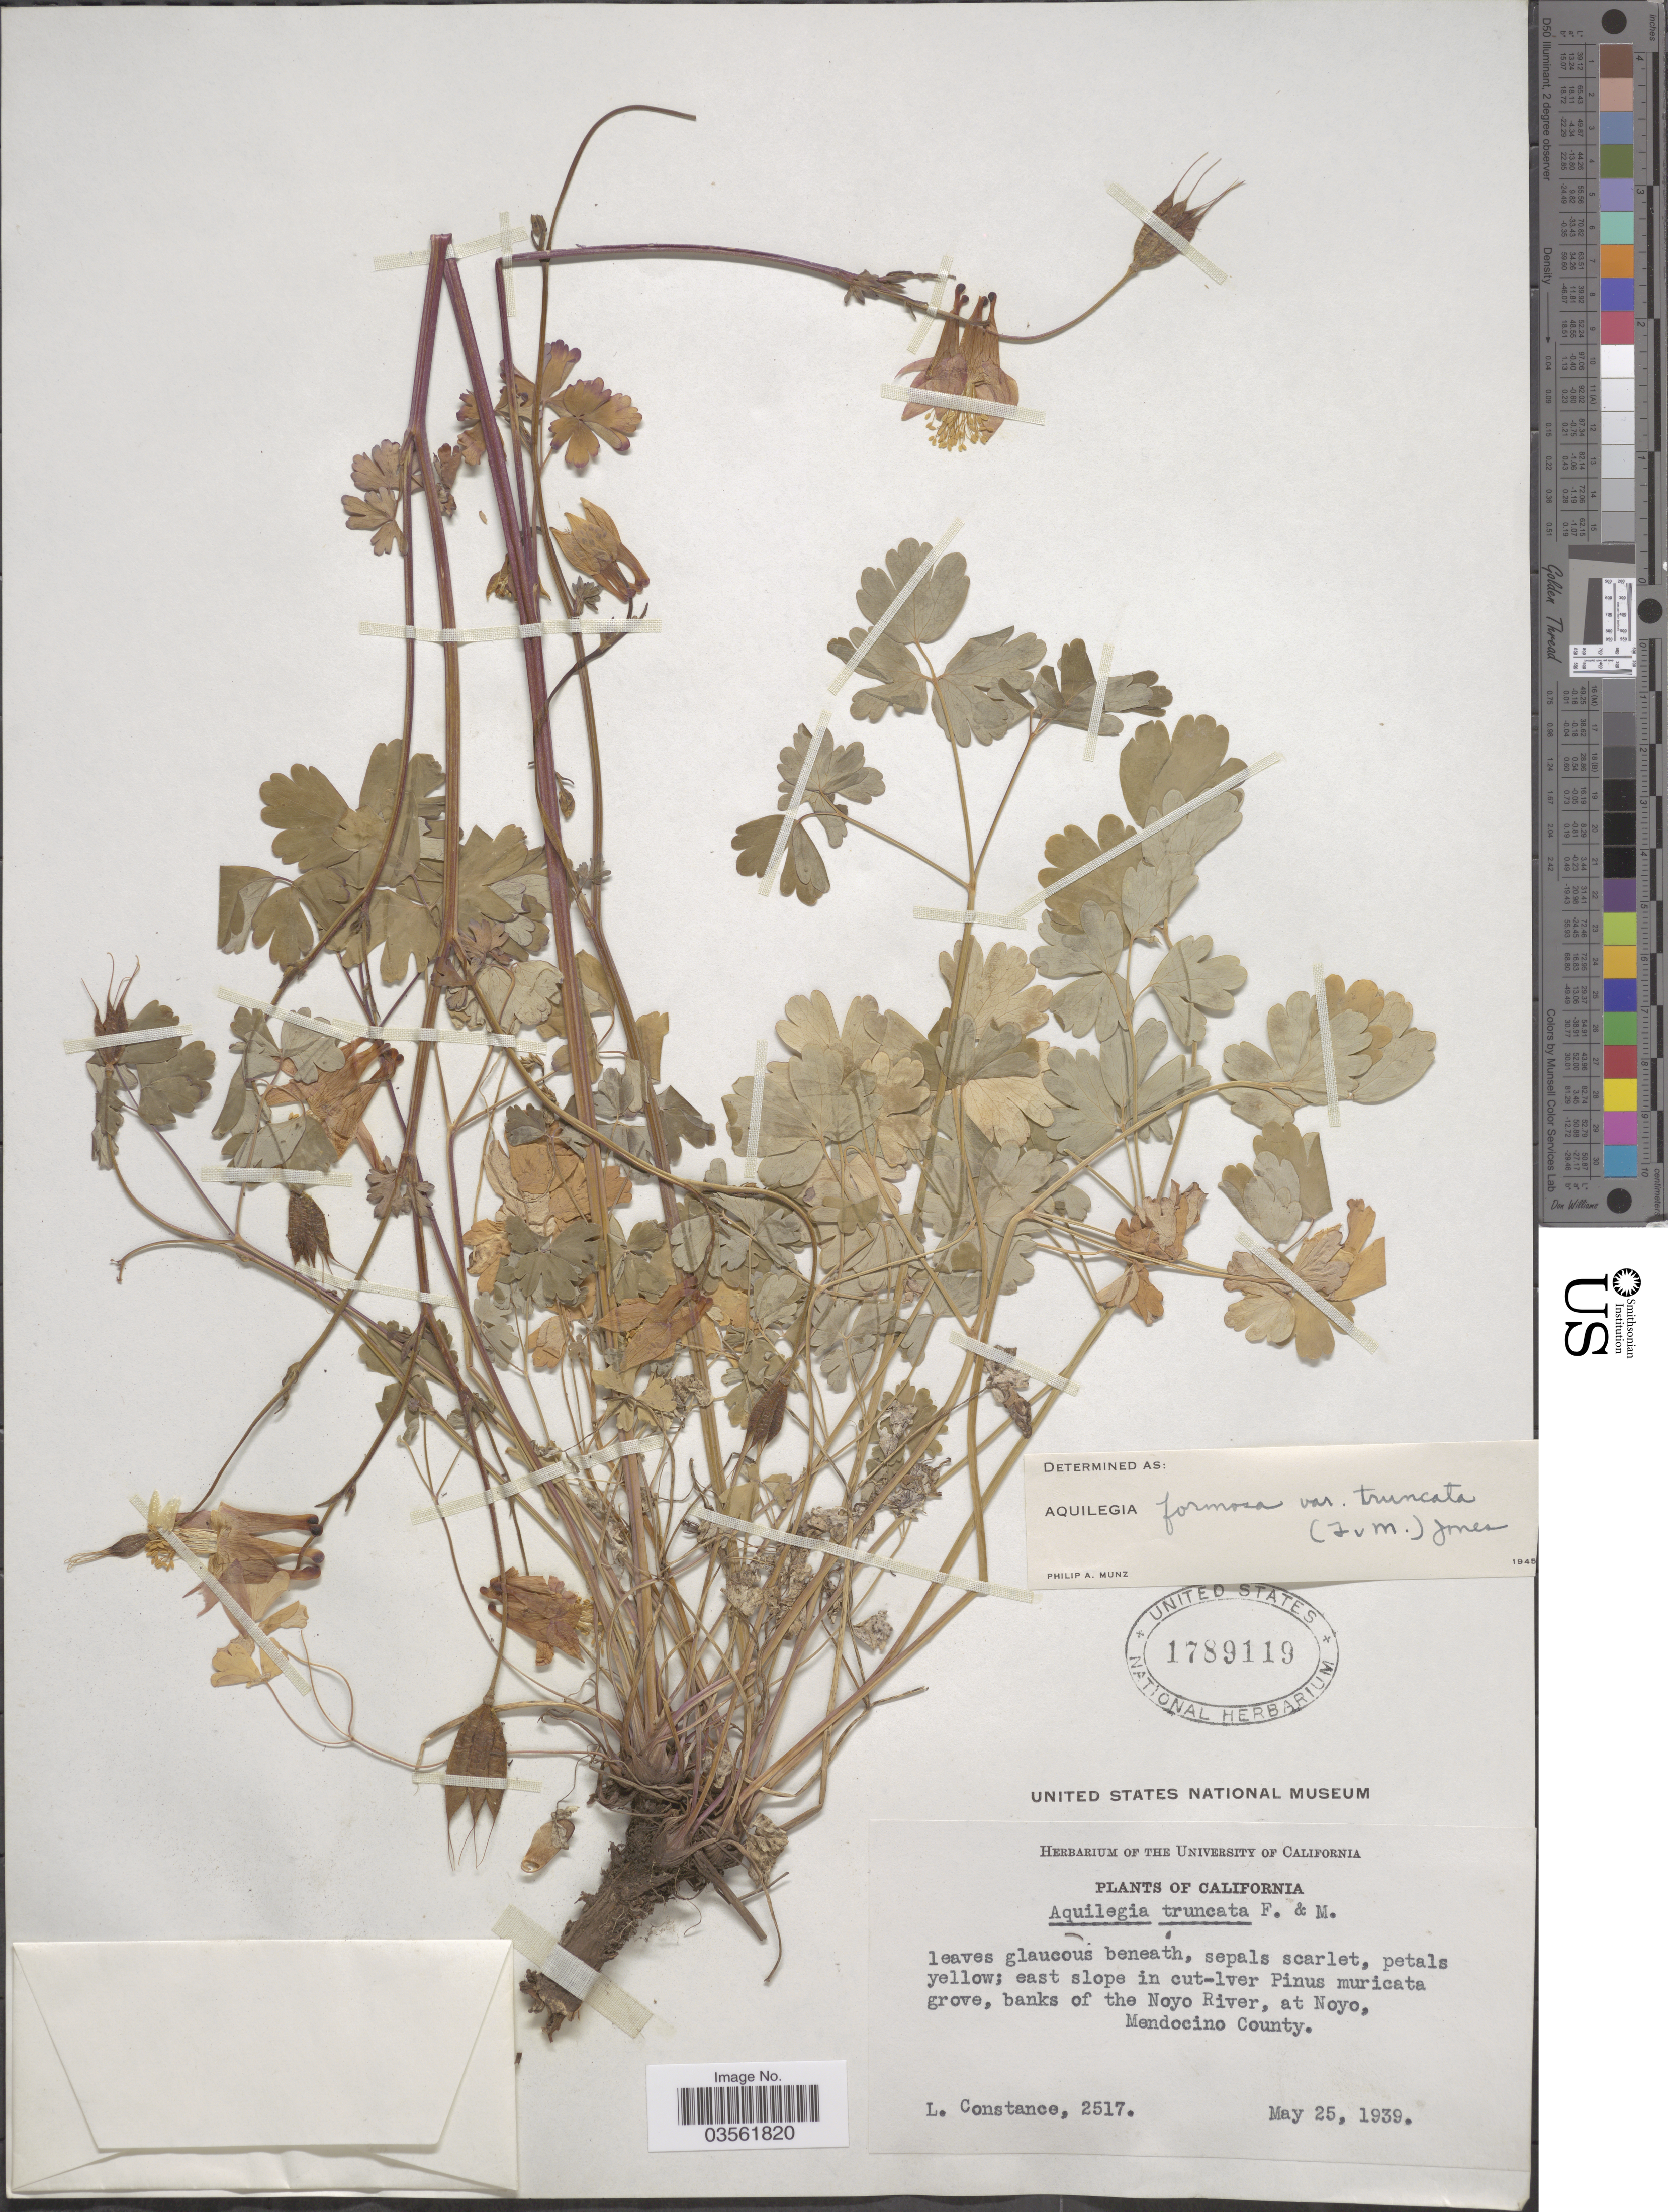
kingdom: Plantae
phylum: Tracheophyta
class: Magnoliopsida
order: Ranunculales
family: Ranunculaceae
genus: Aquilegia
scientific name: Aquilegia formosa var. truncata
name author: M.E. Jones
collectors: L. Constance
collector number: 2517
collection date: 1939-05-25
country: United States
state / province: California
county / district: Mendocino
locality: Banks of the Noyo River, at Noyo, Mendocino County.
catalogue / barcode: US 1789119